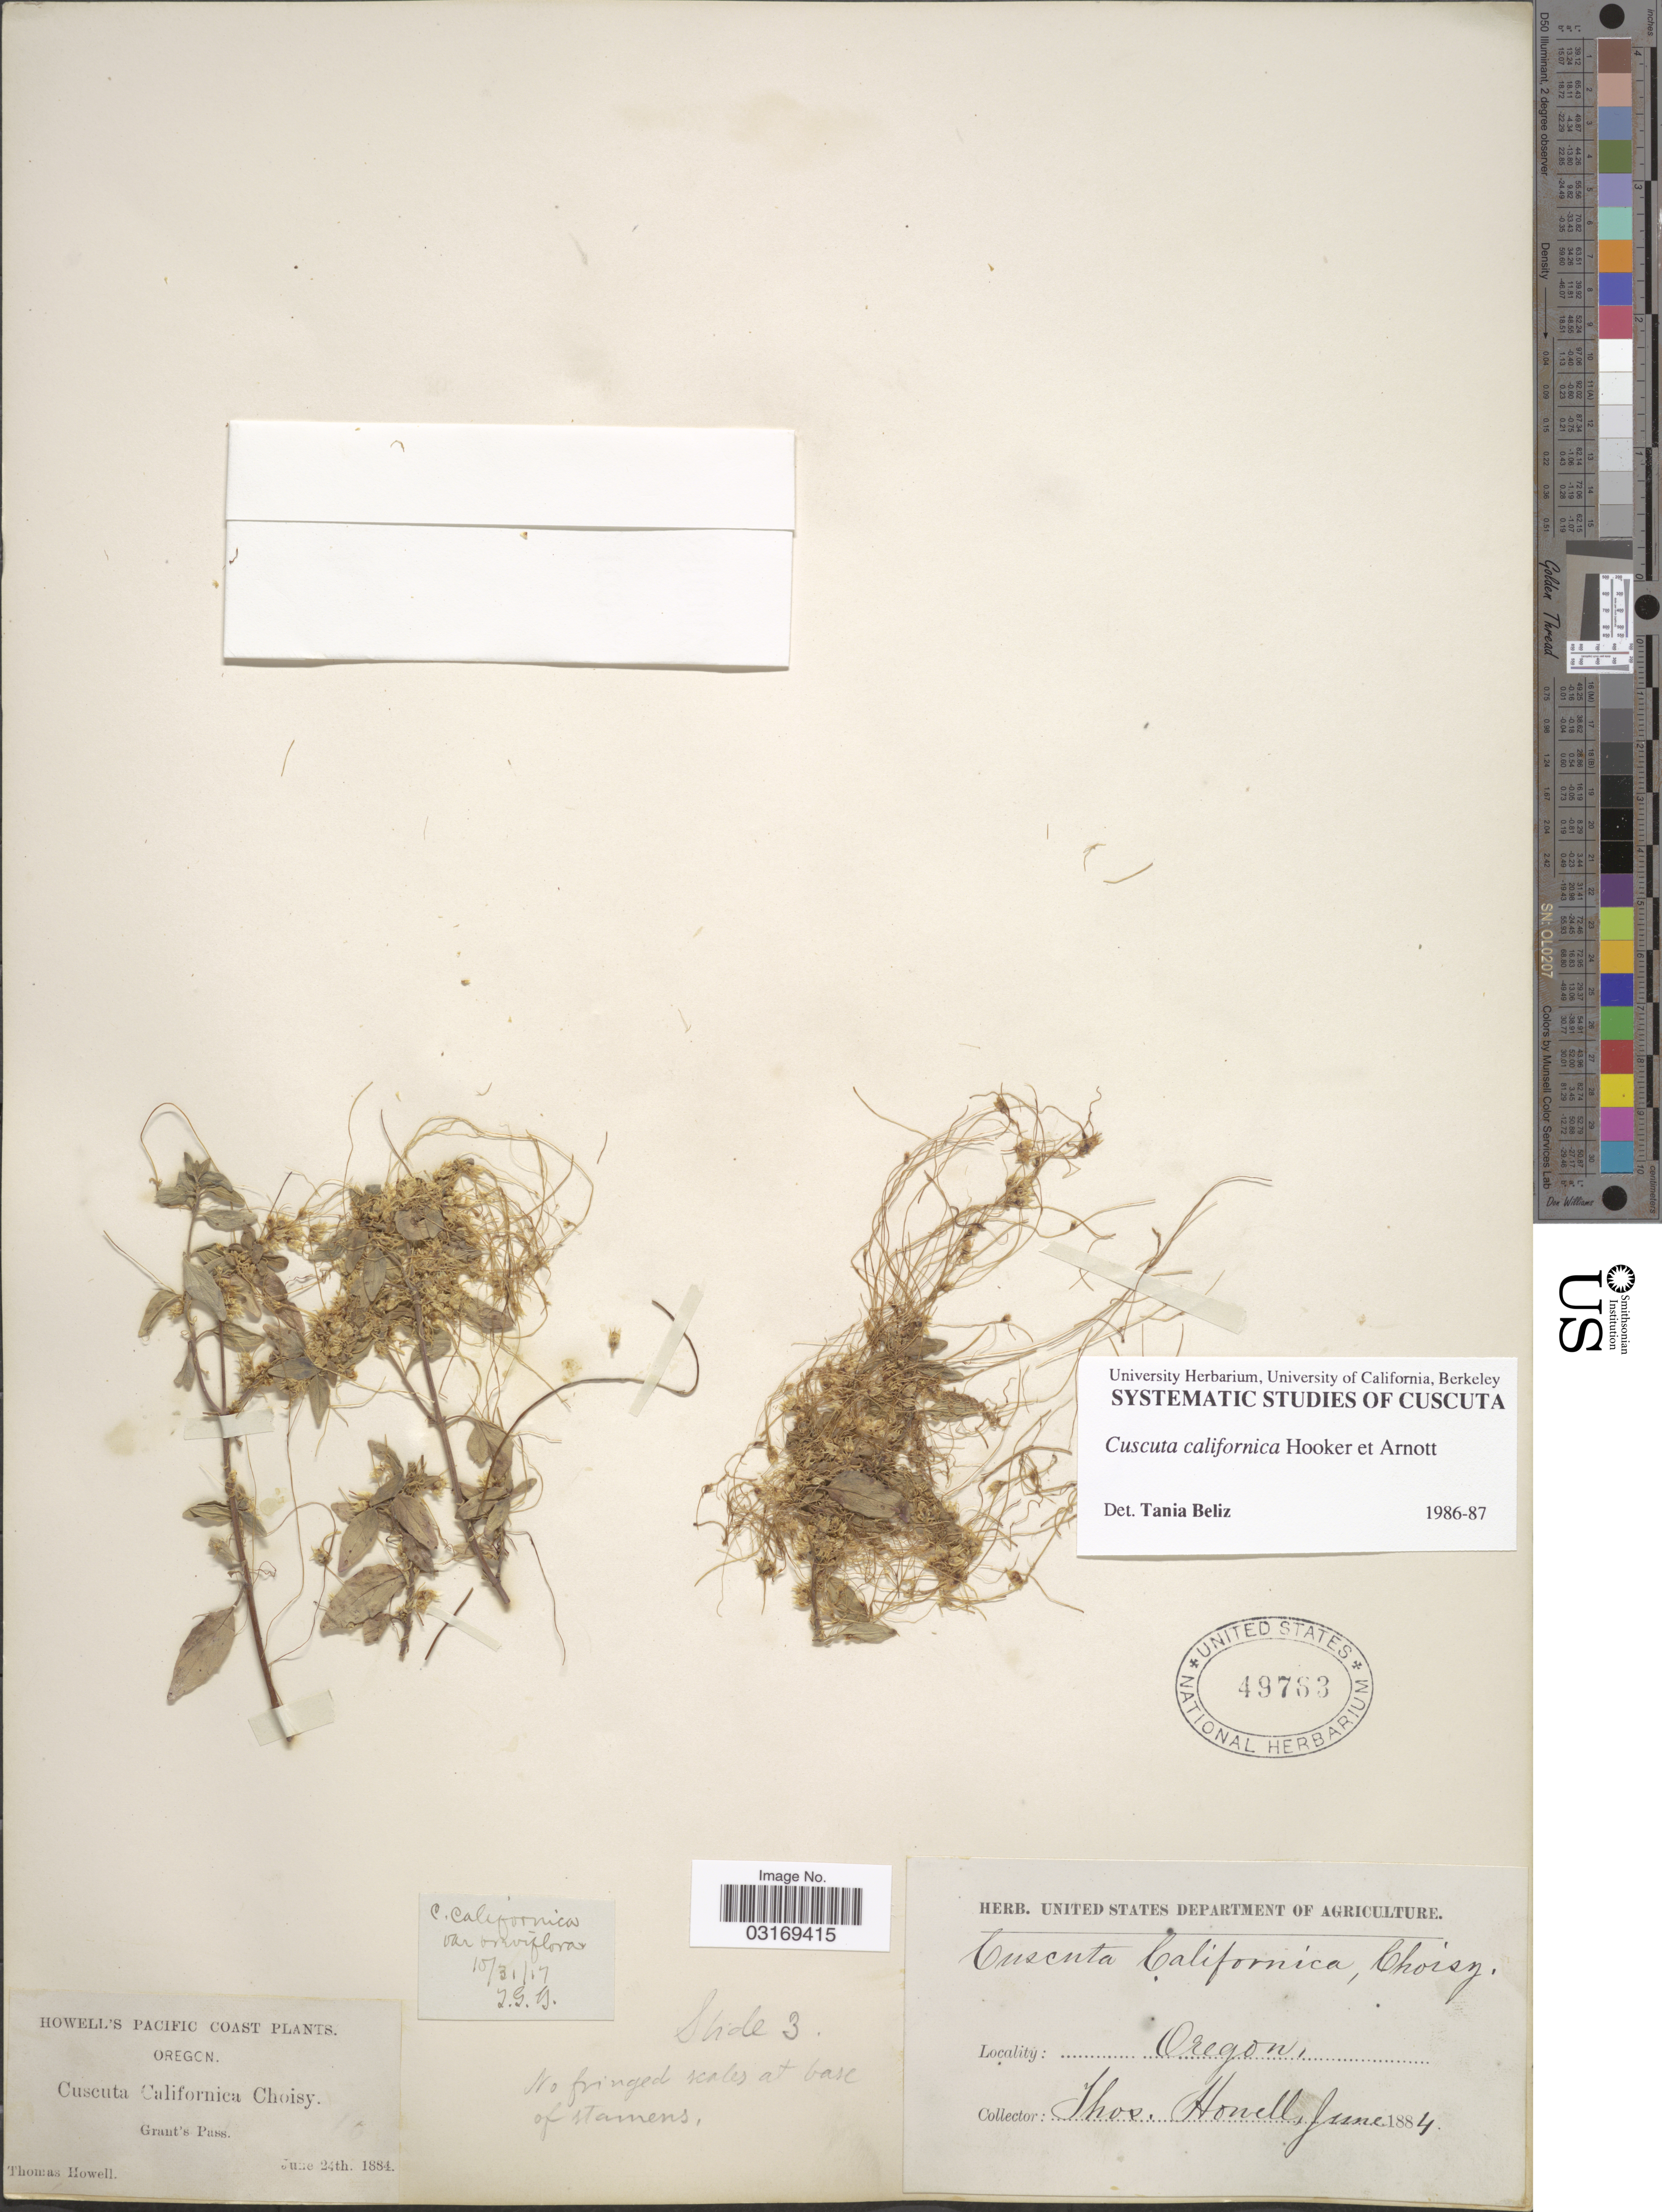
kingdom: Plantae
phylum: Tracheophyta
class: Magnoliopsida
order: Solanales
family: Convolvulaceae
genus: Cuscuta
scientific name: Cuscuta californica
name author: Hook. & Arn.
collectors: T. Howell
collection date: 1884-06-24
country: United States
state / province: Oregon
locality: Pacific Coast, Grabt's Pass.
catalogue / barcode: US 49763